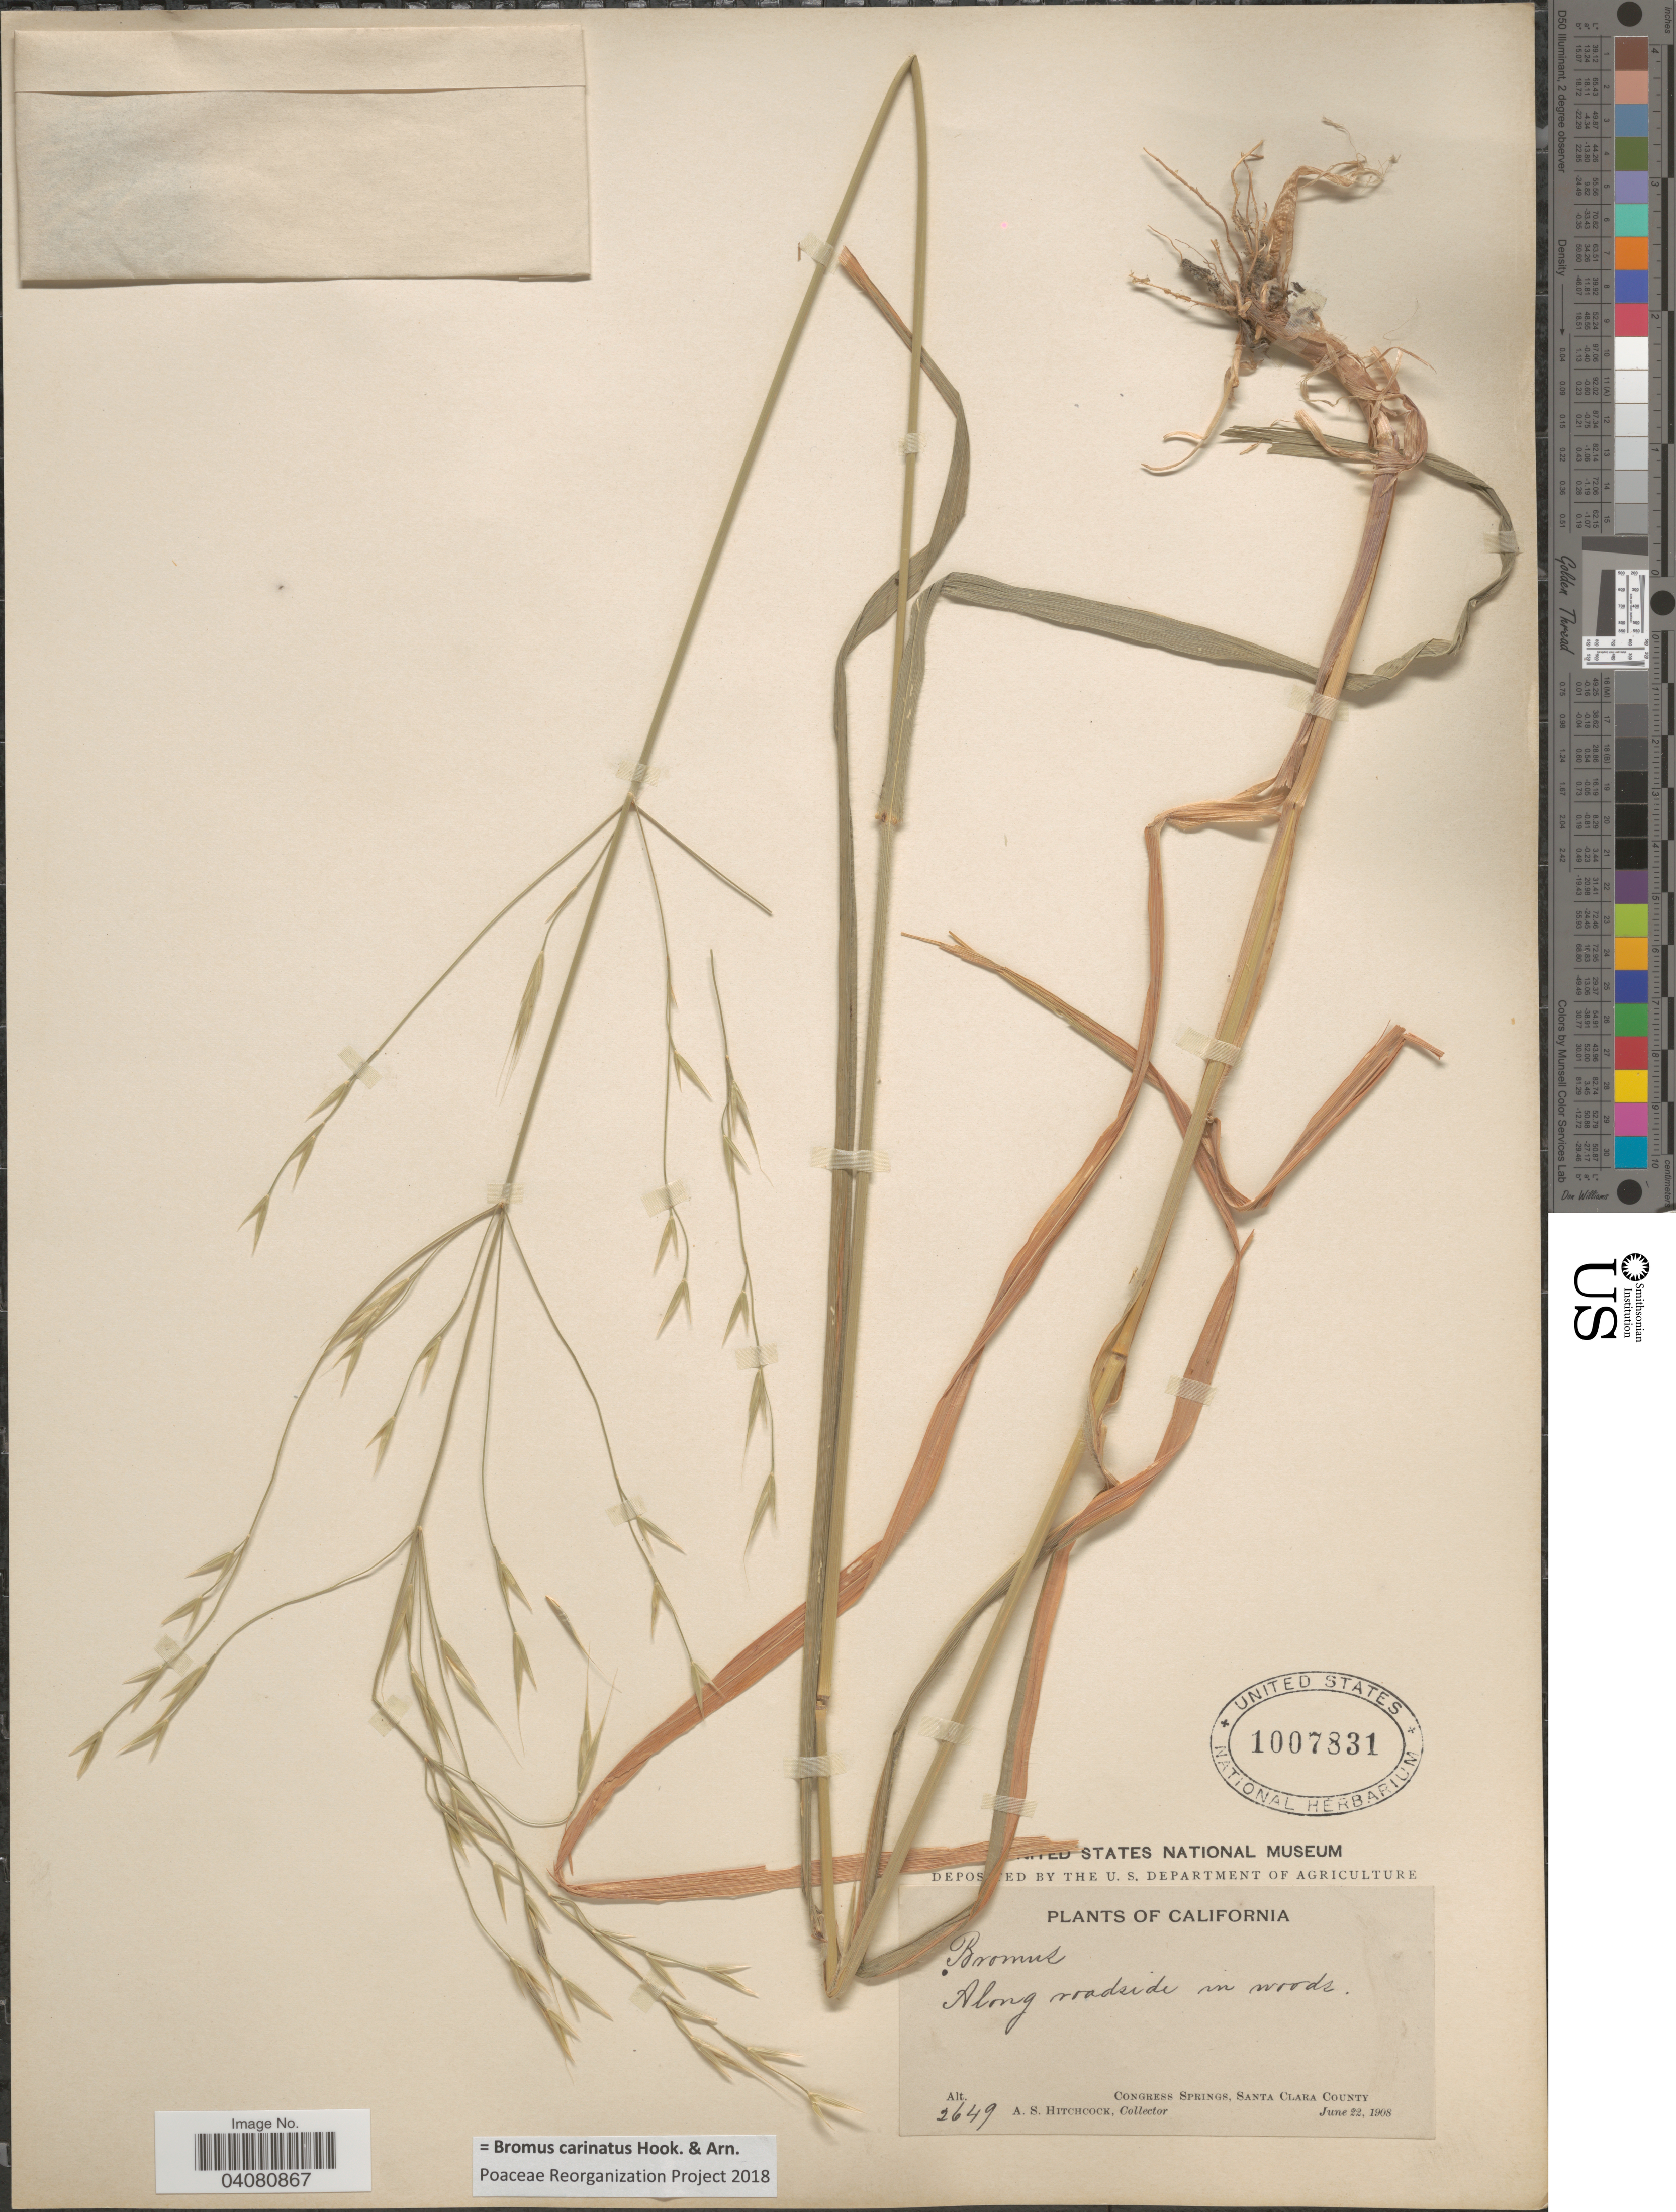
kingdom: Plantae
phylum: Tracheophyta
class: Liliopsida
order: Poales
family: Poaceae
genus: Bromus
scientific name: Bromus carinatus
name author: Hook. & Arn.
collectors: A. S. Hitchcock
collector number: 2649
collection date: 1908-06-22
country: United States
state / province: California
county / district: Santa Clara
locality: Along roadside in woods. Congress Springs, Santa Clara County.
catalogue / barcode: US 1007831